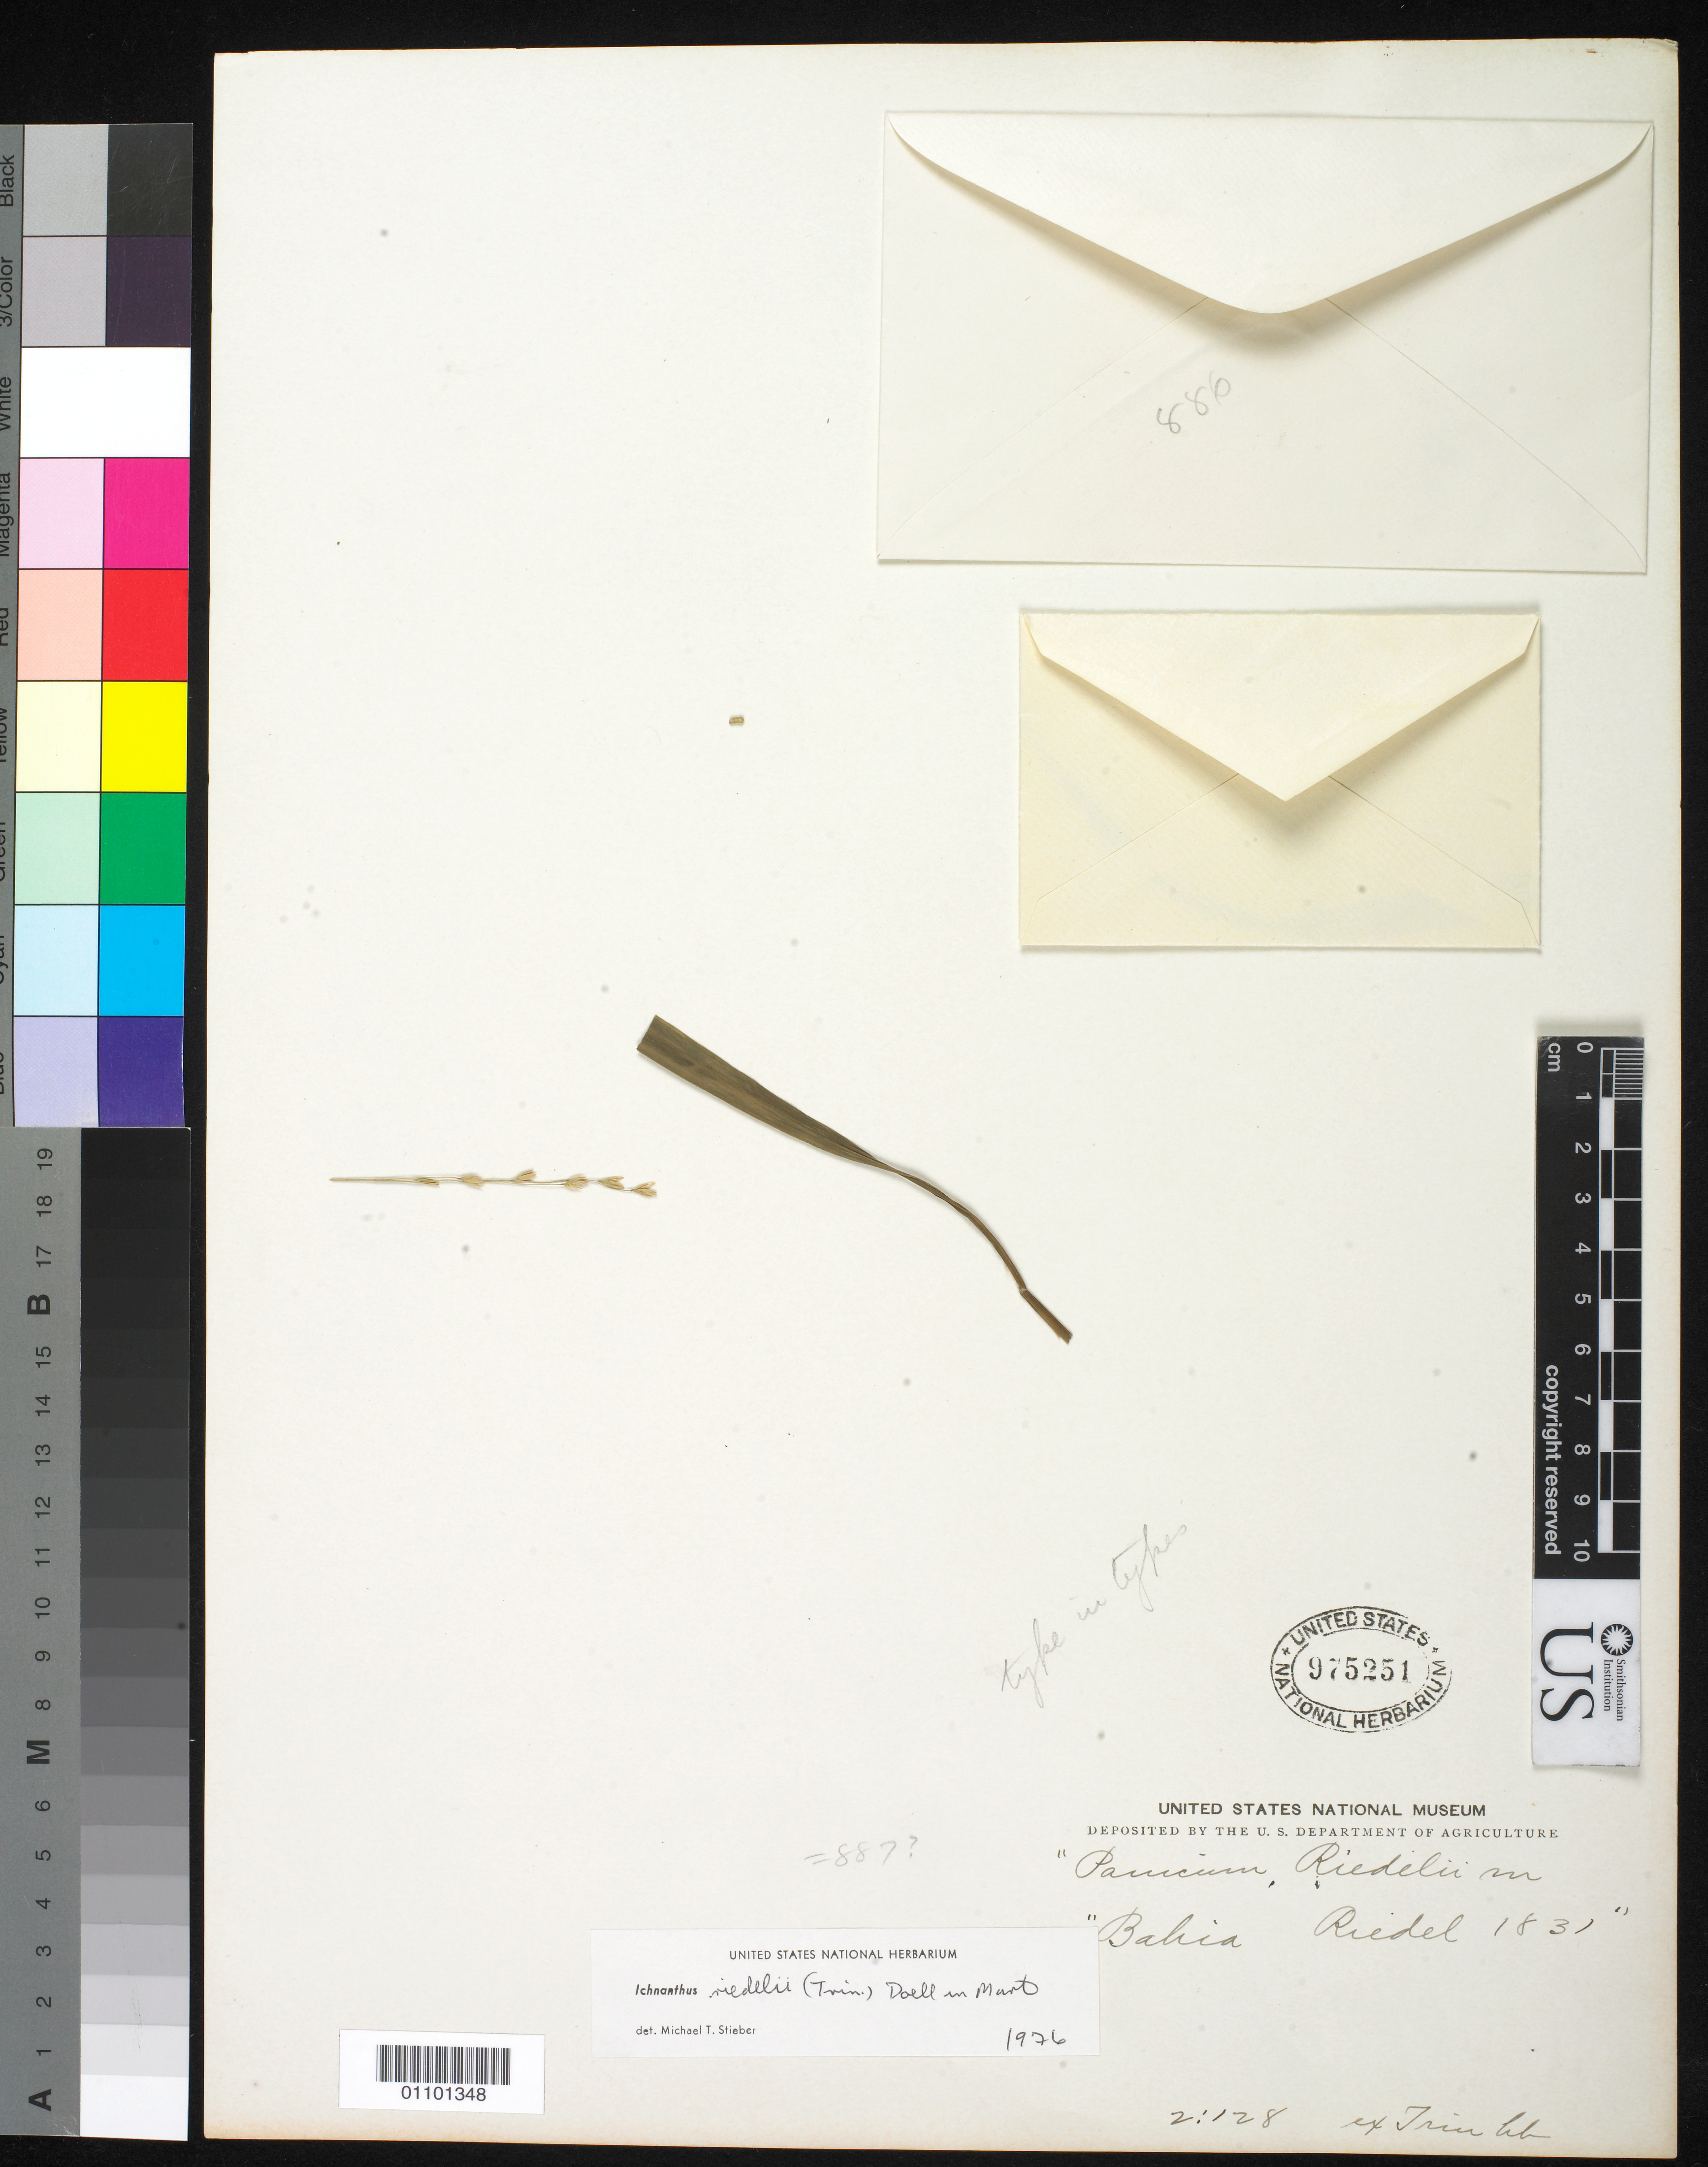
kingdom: Plantae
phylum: Tracheophyta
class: Liliopsida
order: Poales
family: Poaceae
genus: Panicum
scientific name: Panicum riedelii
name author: Trin.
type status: Isotype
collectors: L. Riedel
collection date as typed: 1831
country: Brazil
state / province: Bahia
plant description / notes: Fragmentary material of type specimen ex herb. Trin.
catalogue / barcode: US 975251